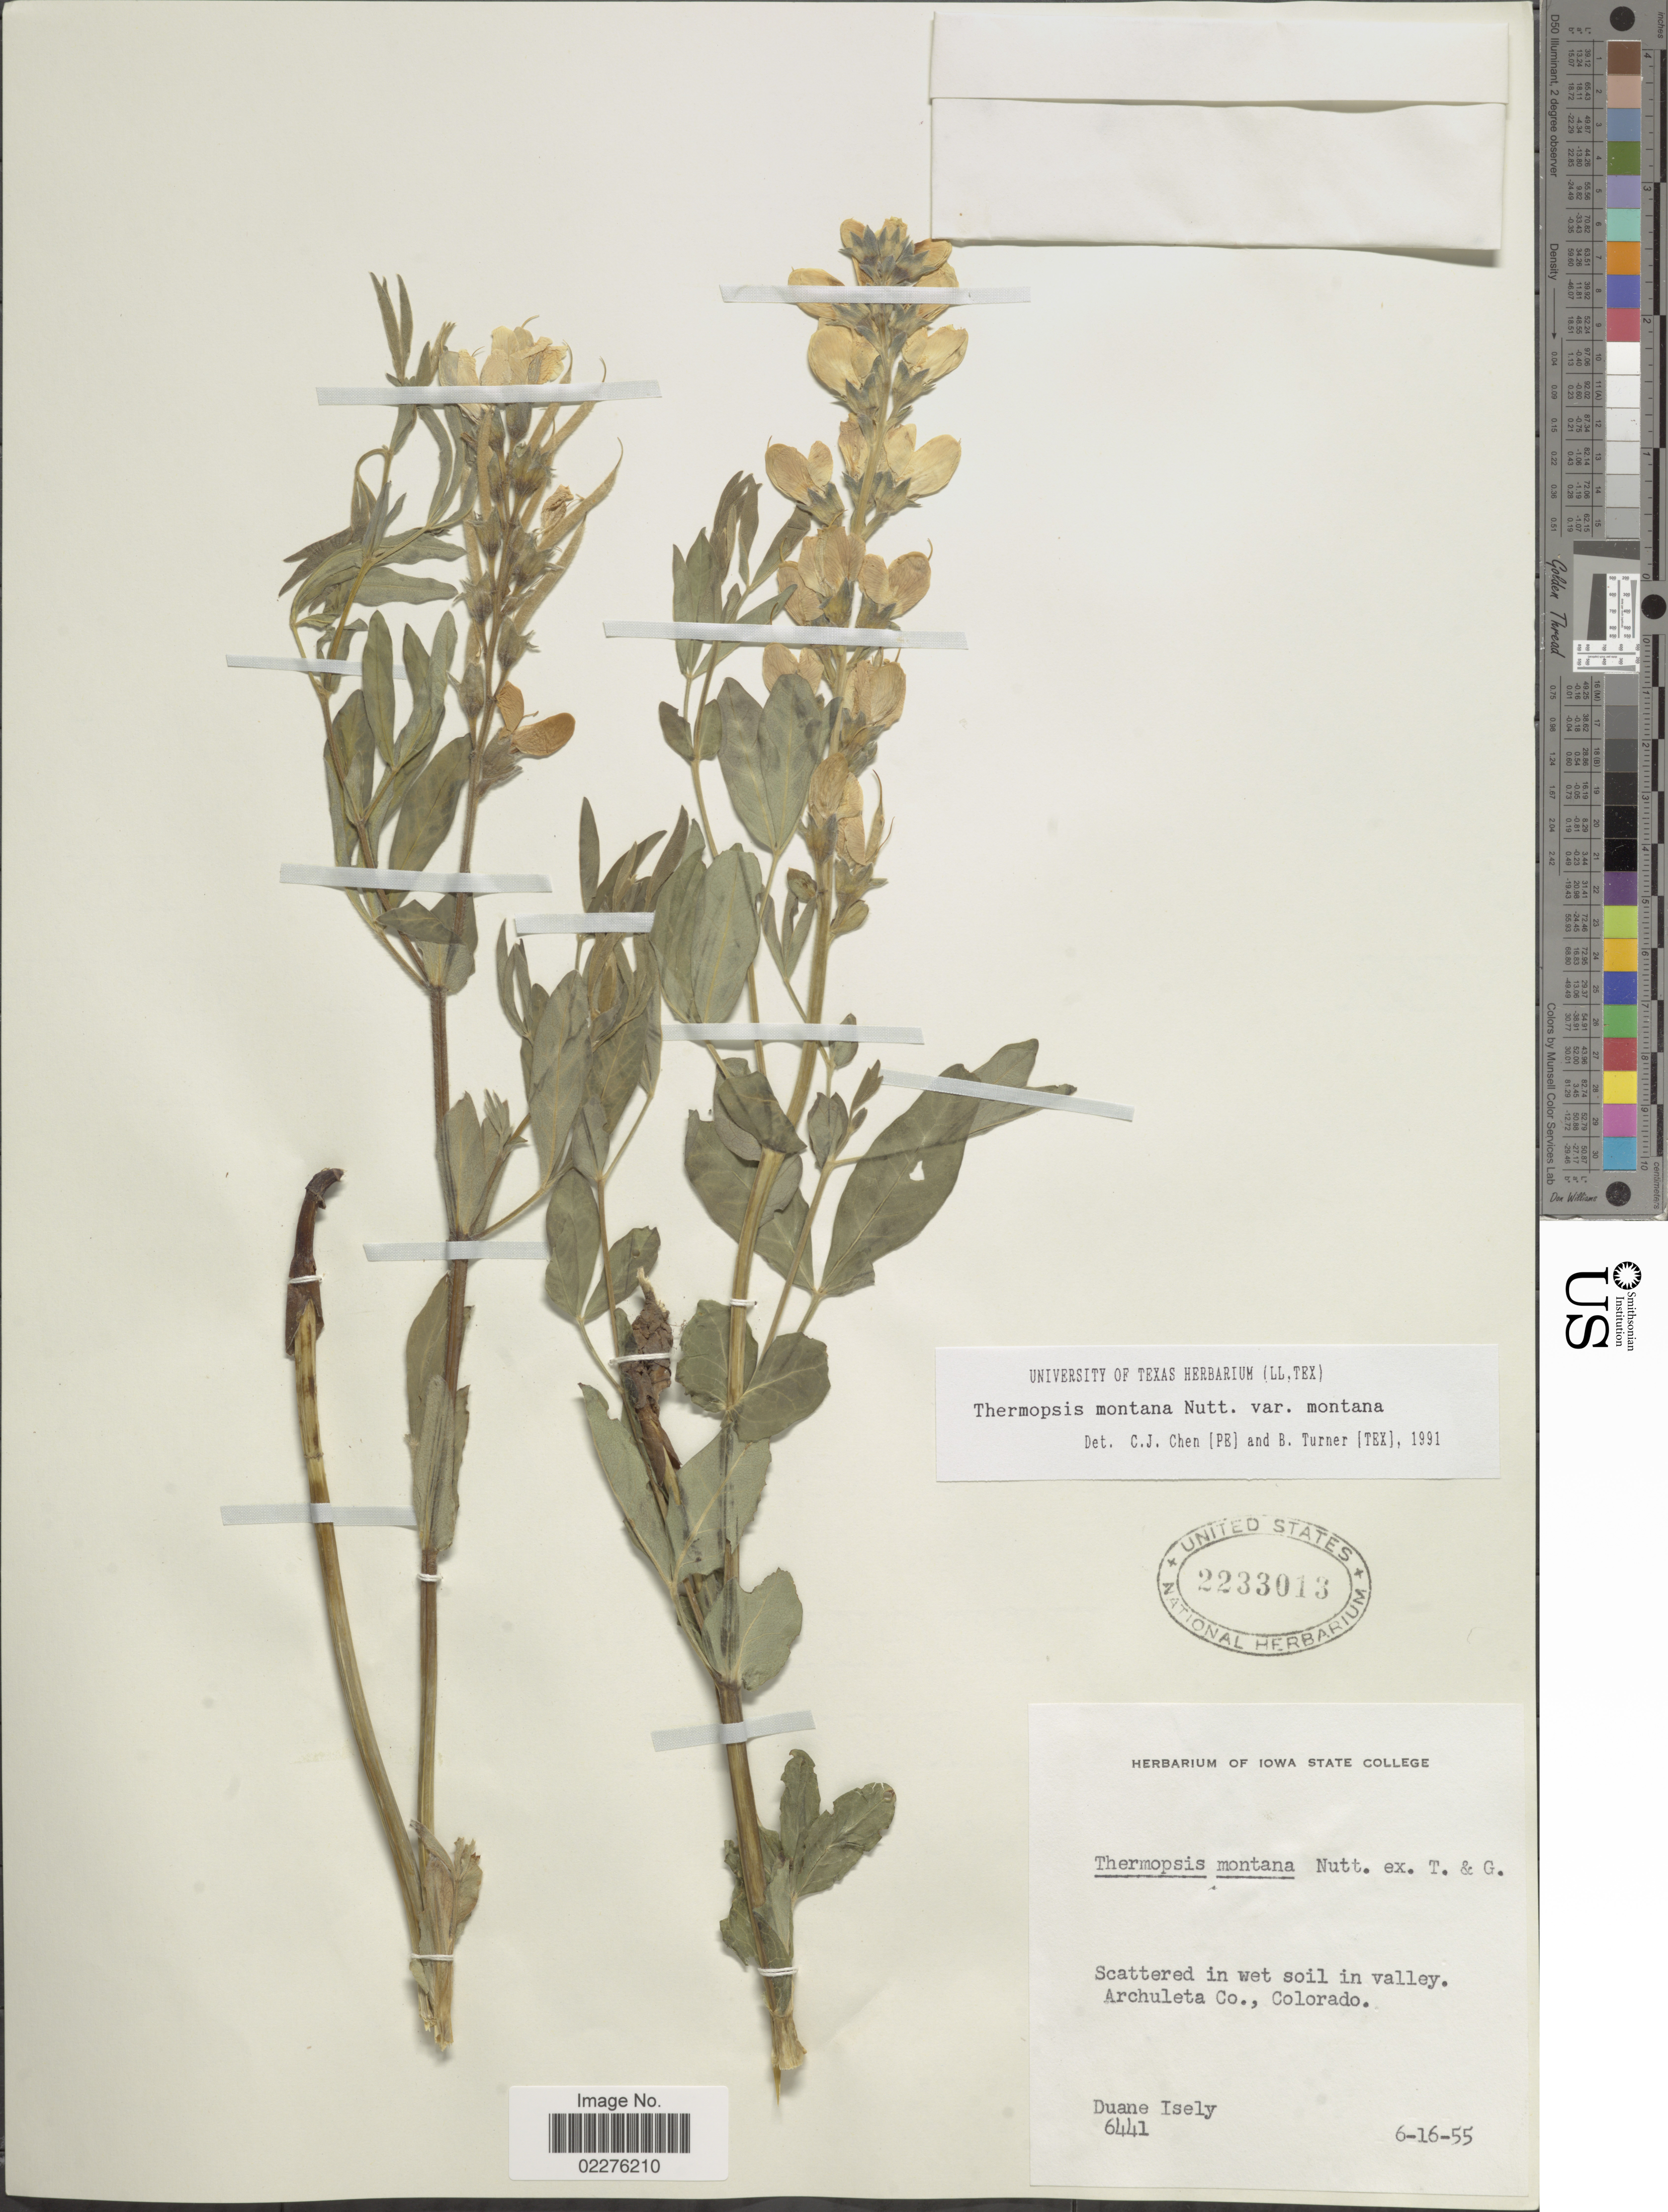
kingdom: Plantae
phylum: Tracheophyta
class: Magnoliopsida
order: Fabales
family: Fabaceae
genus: Thermopsis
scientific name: Thermopsis montana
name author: Nutt.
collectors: D. Isely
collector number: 6441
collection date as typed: Transcribed d/m/y: 16/6/55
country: United States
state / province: Colorado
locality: Scattered in wet soil in valley. Archuleta Co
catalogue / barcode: US 2233013